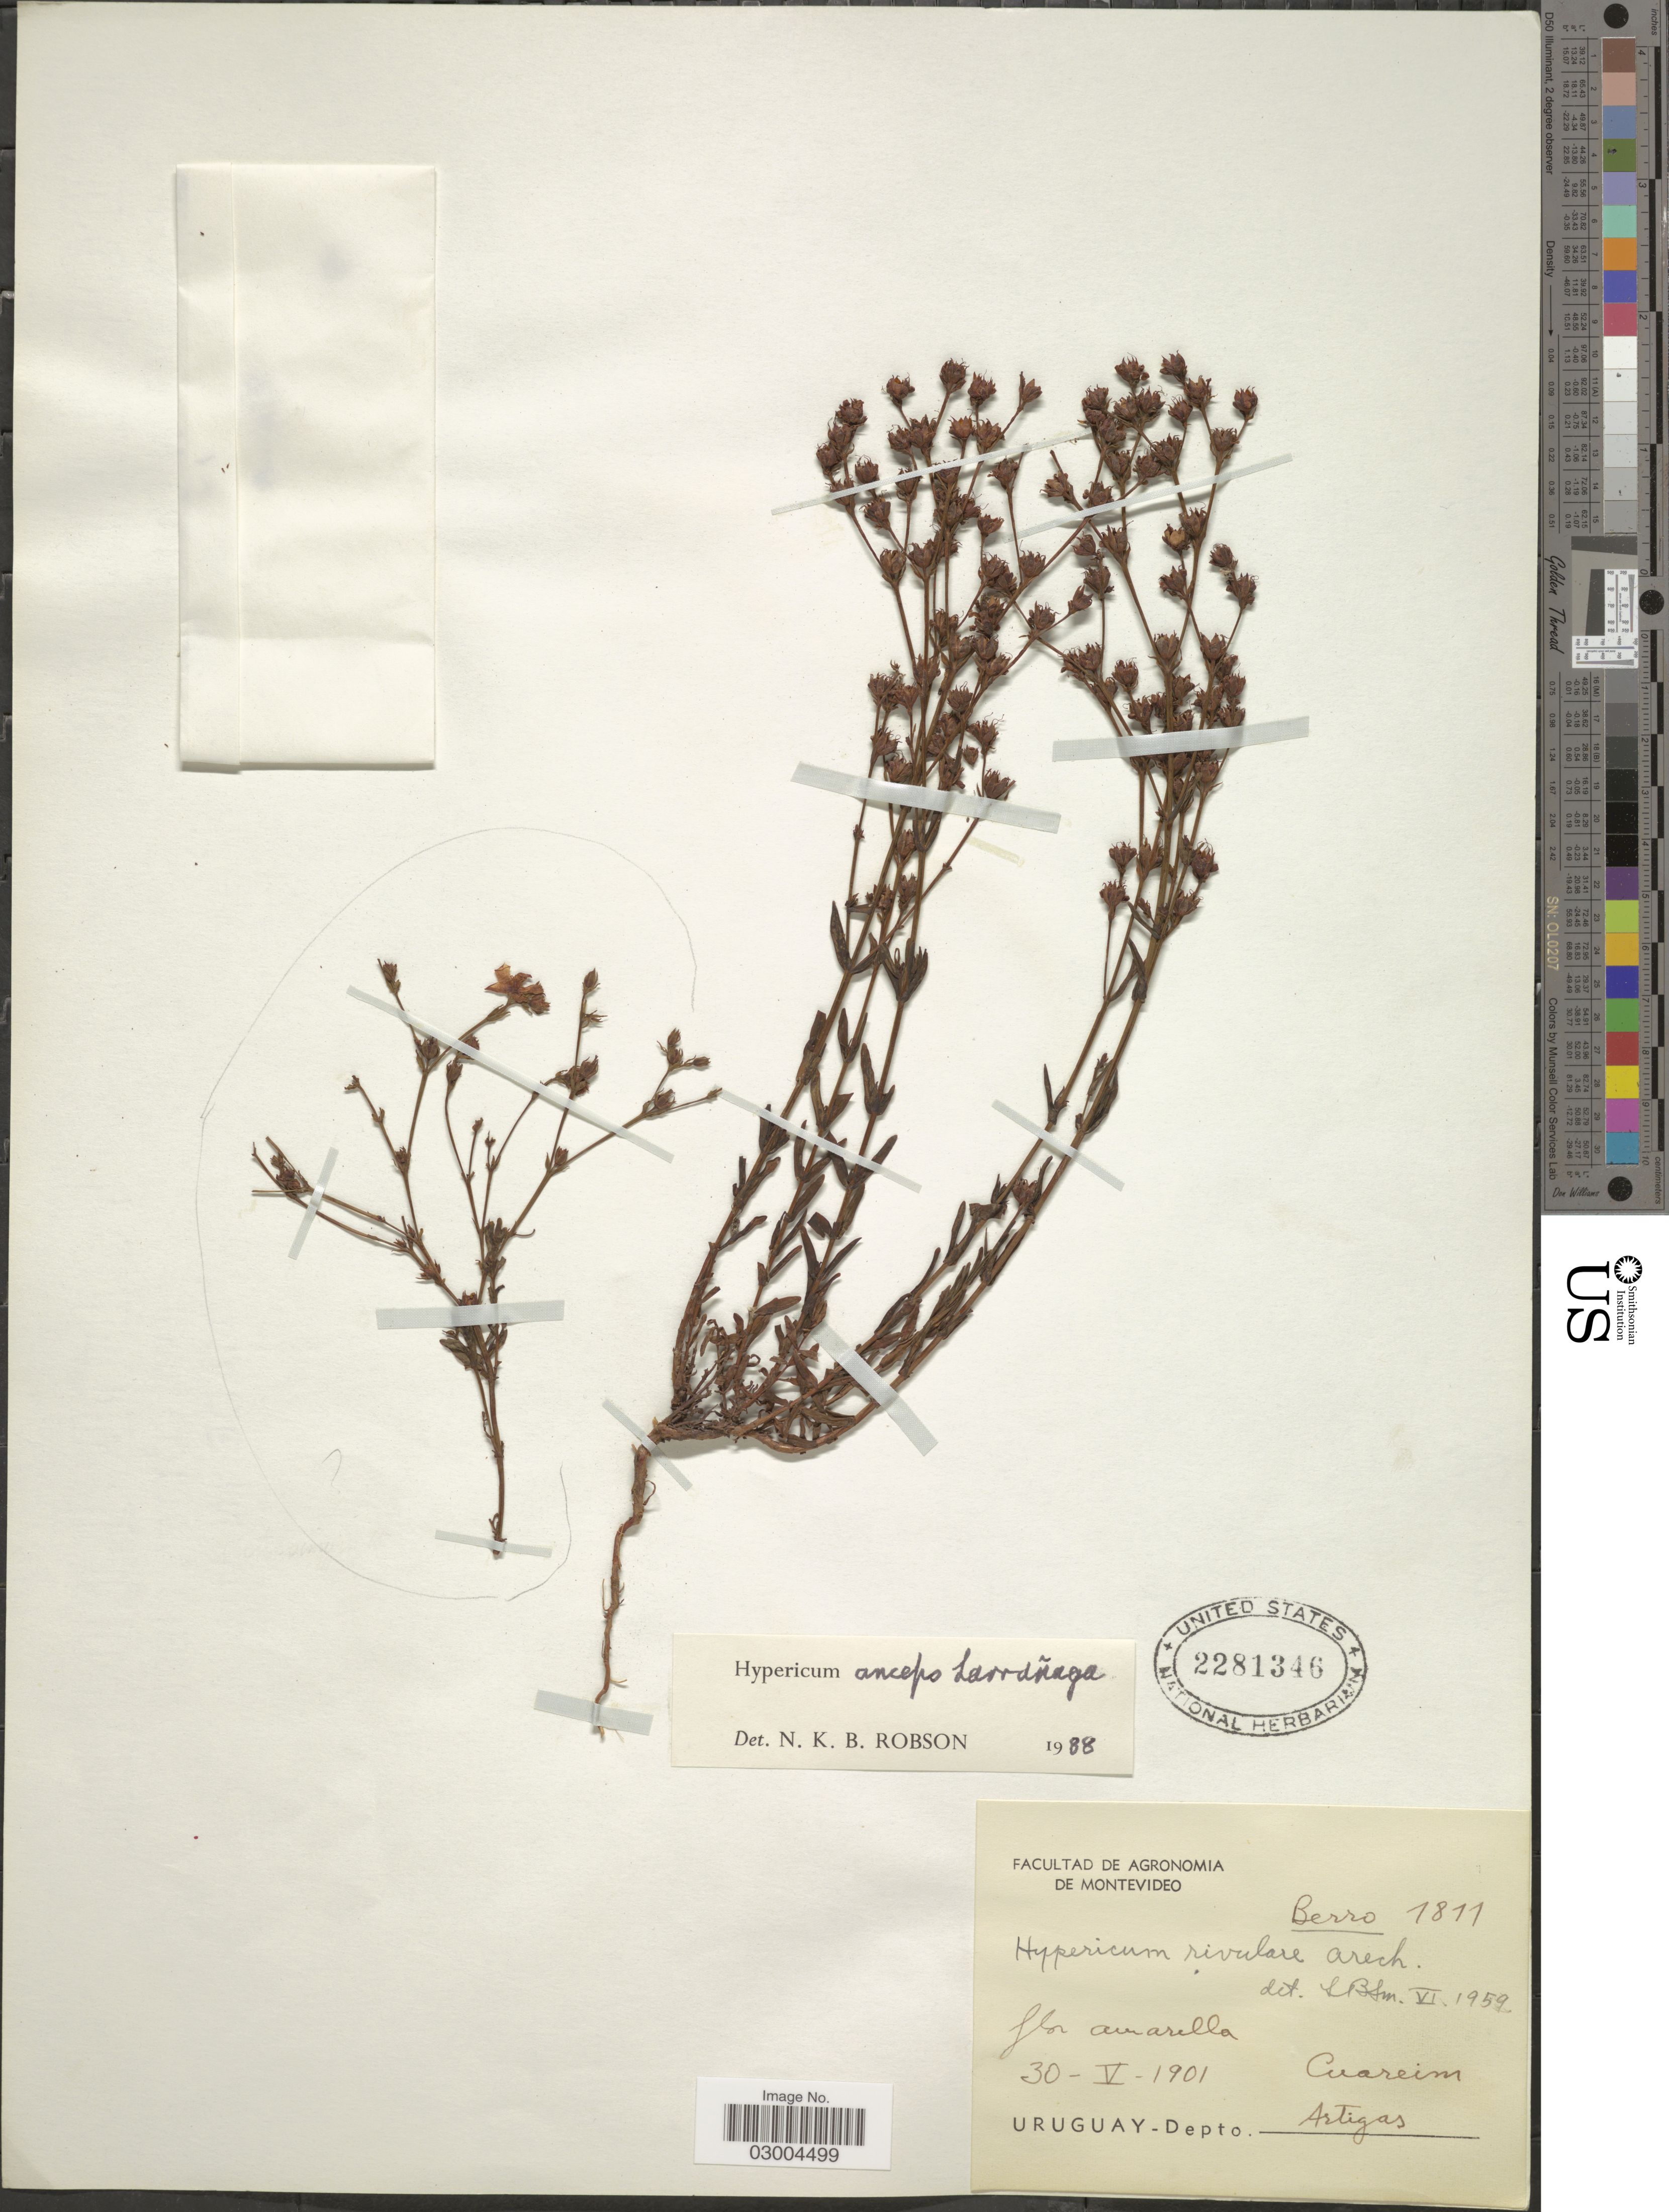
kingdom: Plantae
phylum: Tracheophyta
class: Magnoliopsida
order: Malpighiales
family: Hypericaceae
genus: Hypericum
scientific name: Hypericum anceps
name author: Larrañaga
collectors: Berro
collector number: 1811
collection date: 1901-05-30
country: Uruguay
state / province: Artigas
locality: Cuareim. Depto. Artigas.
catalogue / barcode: US 2281346